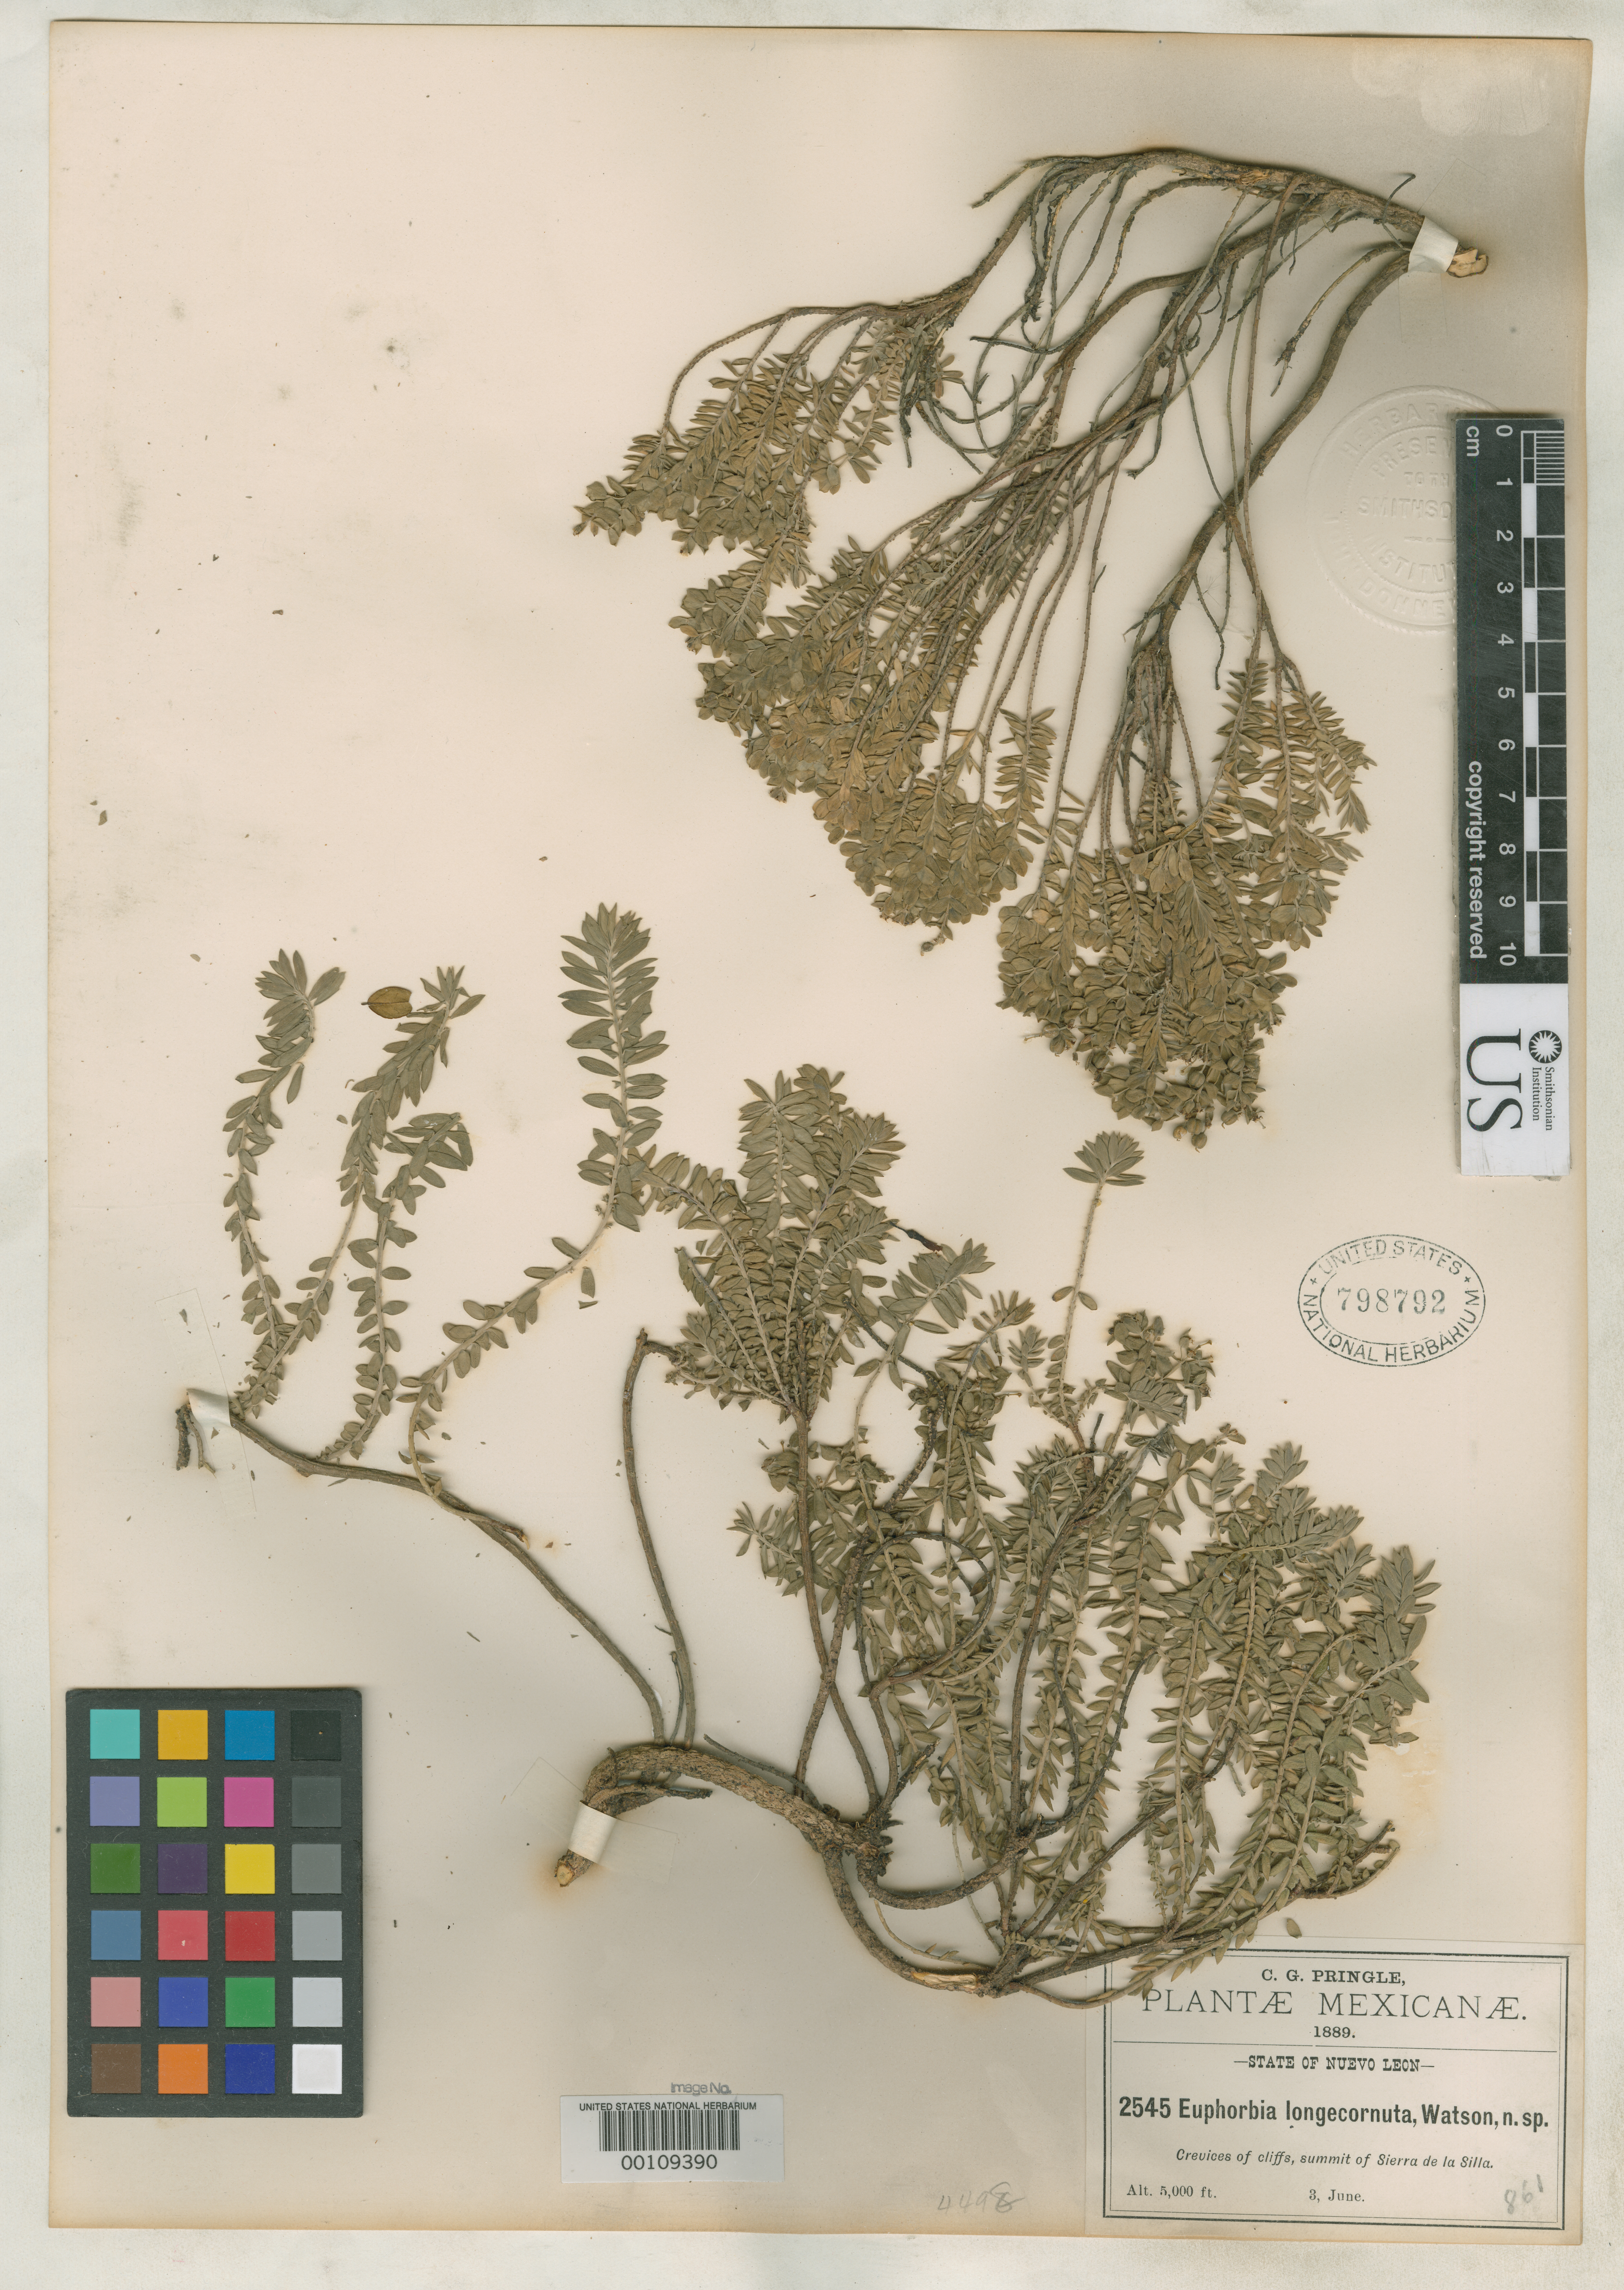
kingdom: Plantae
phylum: Tracheophyta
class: Magnoliopsida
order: Malpighiales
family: Euphorbiaceae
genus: Euphorbia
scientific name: Euphorbia longecornuta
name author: S. Watson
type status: Type Collection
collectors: C. G. Pringle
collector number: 2545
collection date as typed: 03 Jun 1889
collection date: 1889-06-03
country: Mexico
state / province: Nuevo León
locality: Summit of Sierra de La Silla.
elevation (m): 1524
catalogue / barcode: US 798792